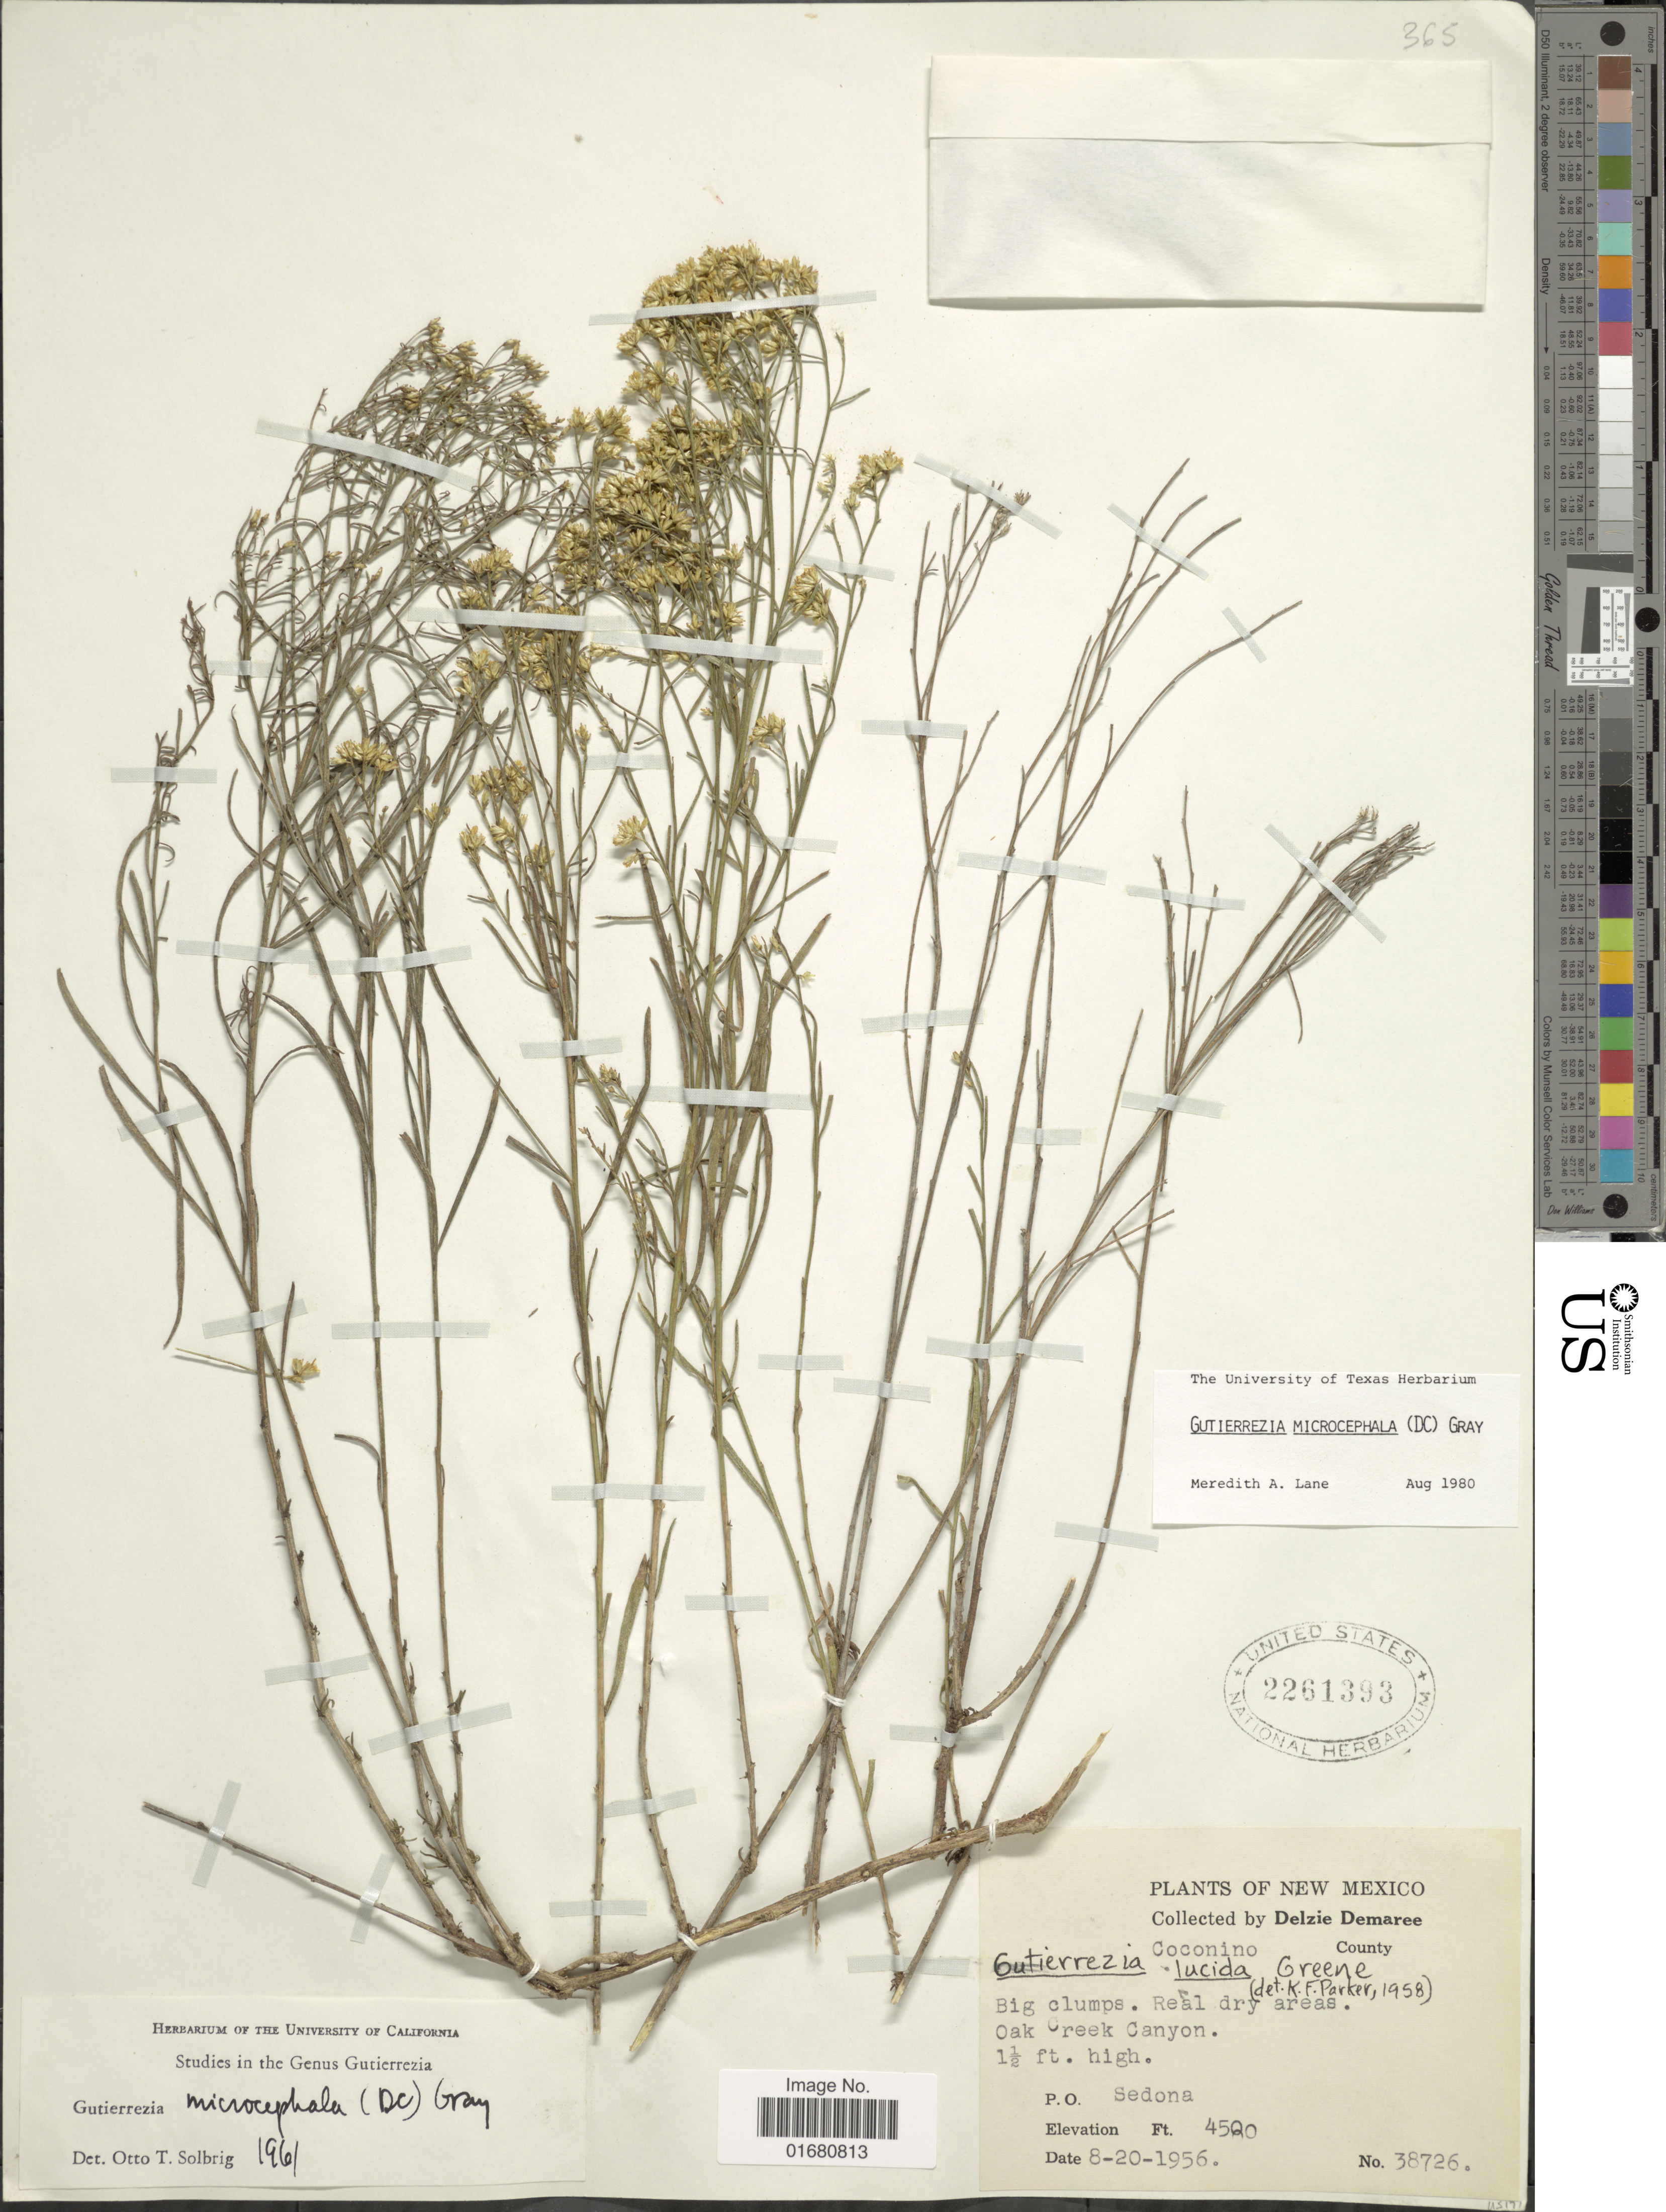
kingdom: Plantae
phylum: Tracheophyta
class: Magnoliopsida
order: Asterales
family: Asteraceae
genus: Gutierrezia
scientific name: Gutierrezia microcephala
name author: (DC.) A. Gray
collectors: D. Demaree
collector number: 38726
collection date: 1956-08-20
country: United States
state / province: New Mexico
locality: Coconino County, Oak Creek Canyon, P.O. Sedona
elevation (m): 1372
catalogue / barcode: US 2261393